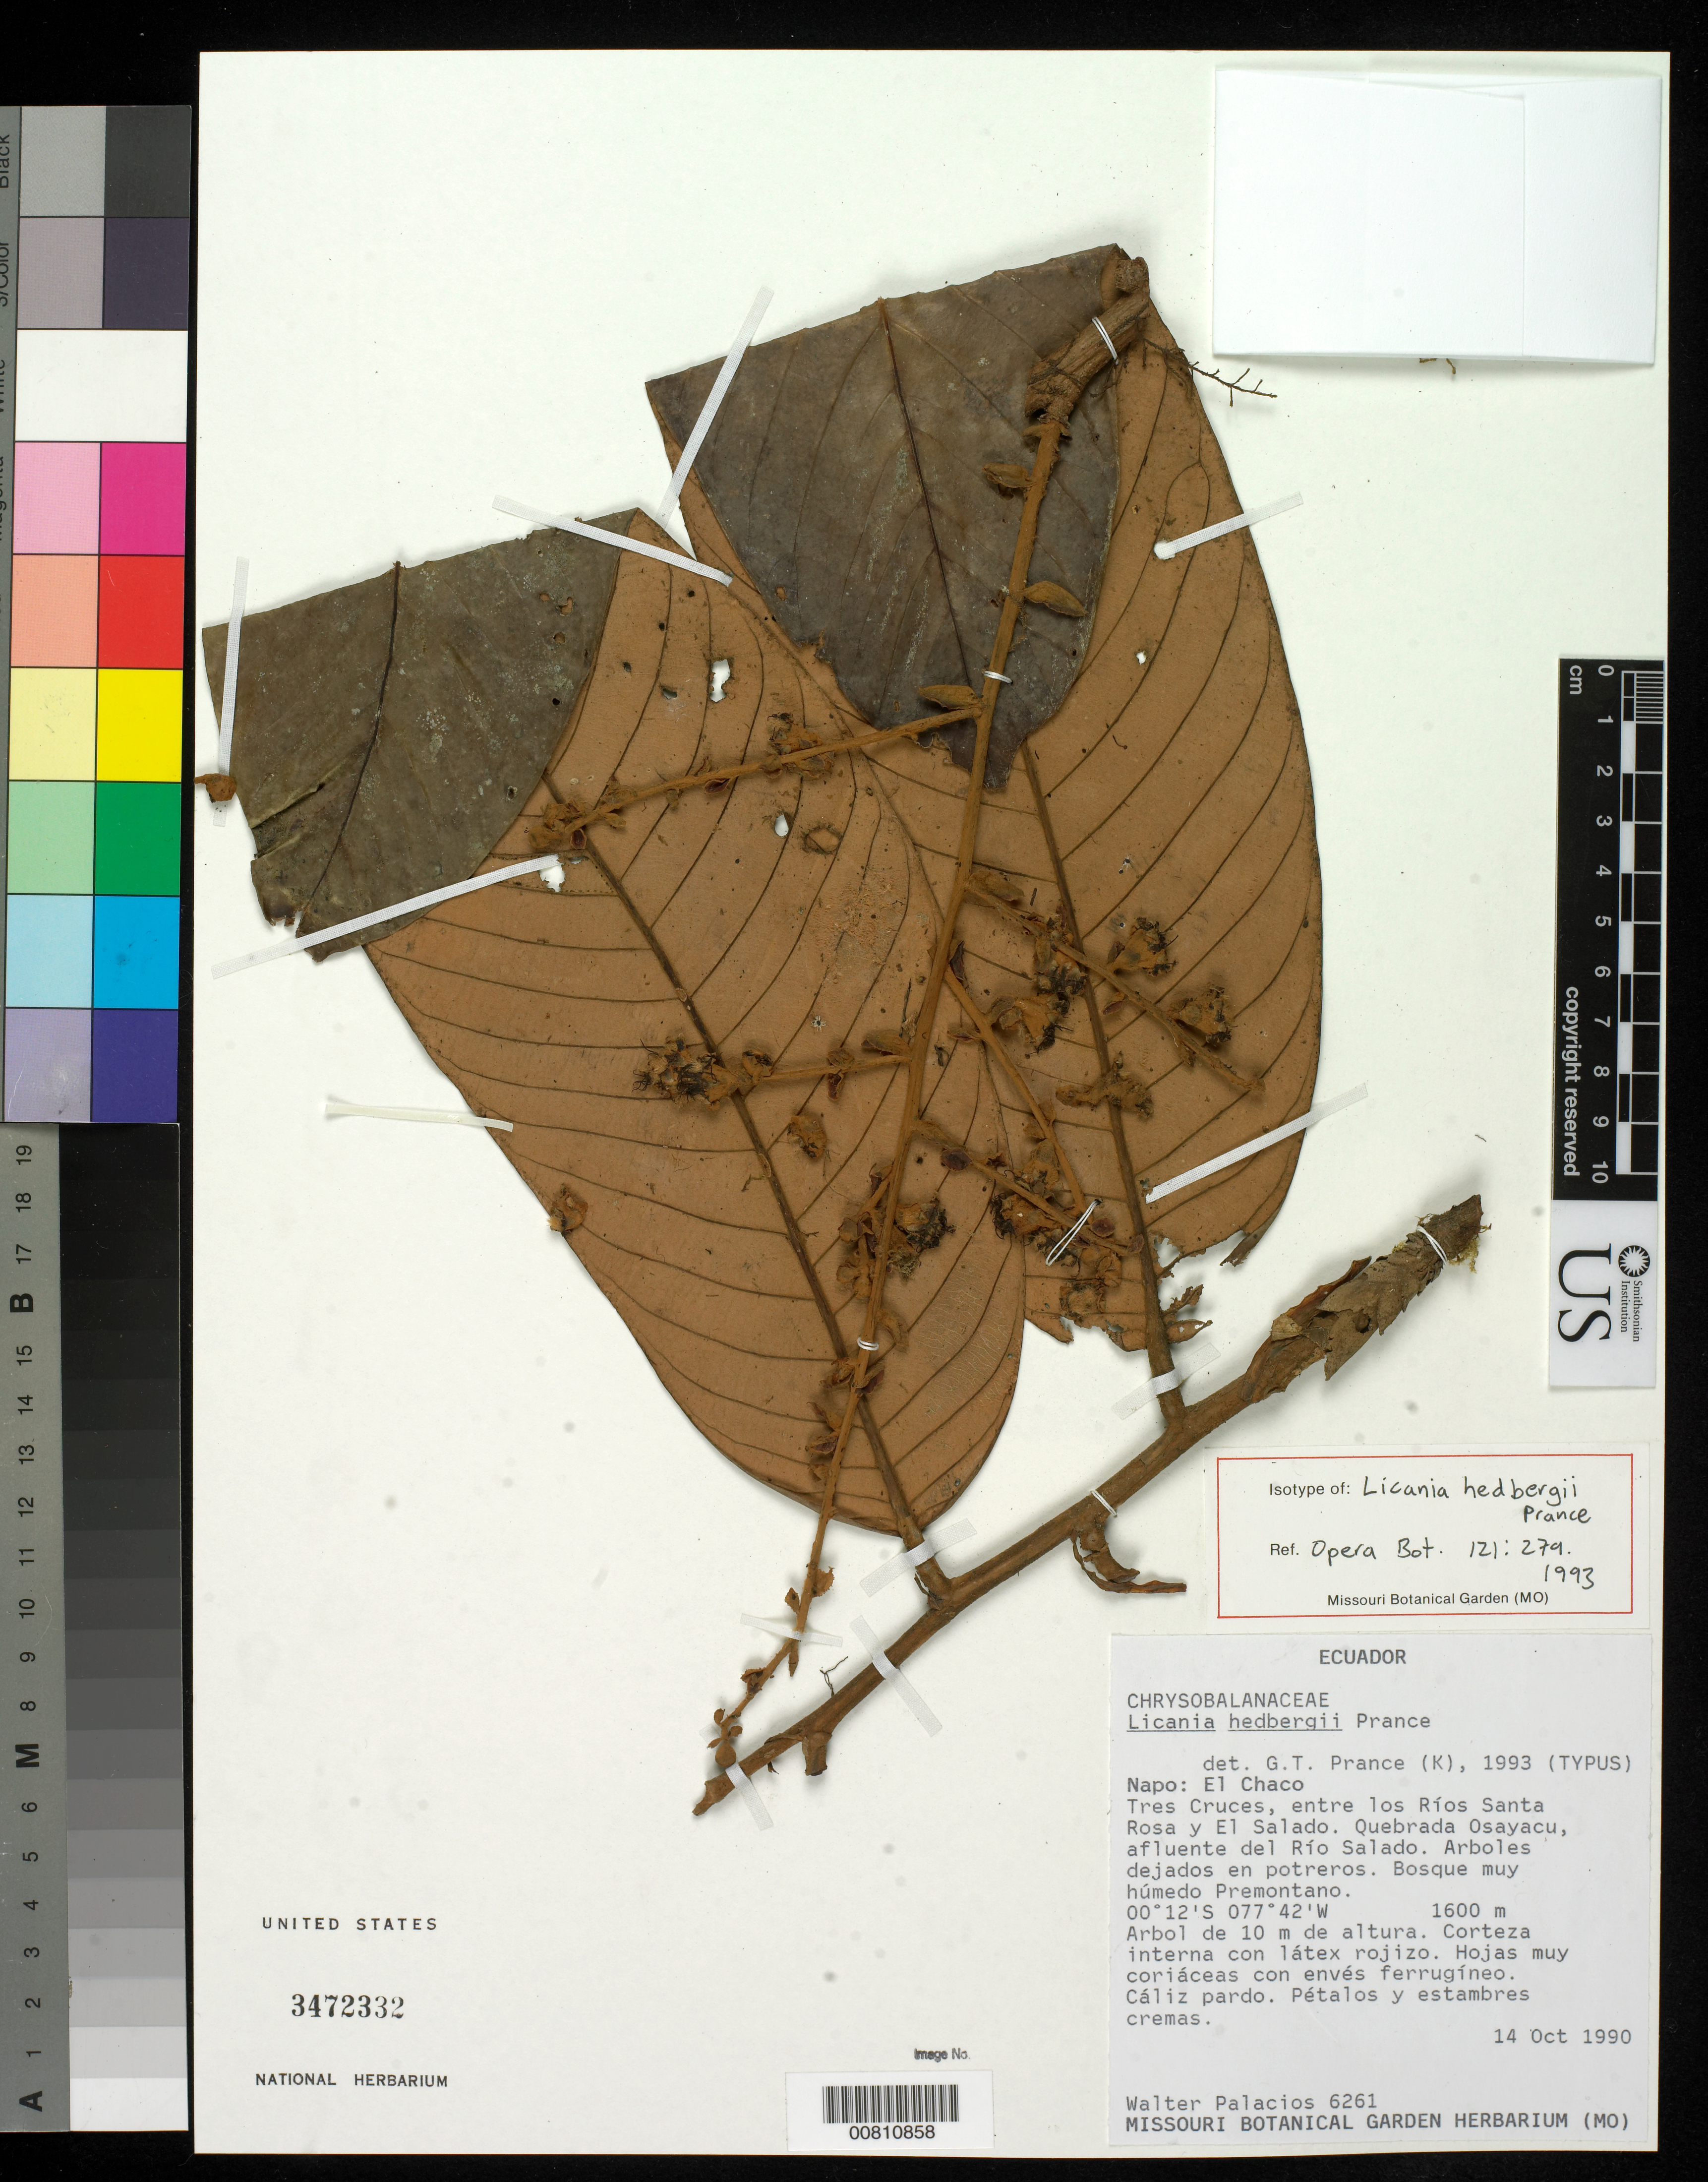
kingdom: Plantae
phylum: Tracheophyta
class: Magnoliopsida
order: Malpighiales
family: Chrysobalanaceae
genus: Licania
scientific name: Licania hedbergii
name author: Prance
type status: Isotype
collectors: W. Palacios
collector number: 6261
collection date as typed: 14 Oct 1990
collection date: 1990-10-14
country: Ecuador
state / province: Napo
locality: Napo: El Chaco. Tres Cruces, entre los Ríos Santa Rosa y El Salado. Quebrada Osayacu, afluente del Río Salado.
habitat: Arboles dejados en potreros. Bosque muy húmedo premontano.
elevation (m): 1600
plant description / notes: Holotype at K.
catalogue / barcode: US 3472332